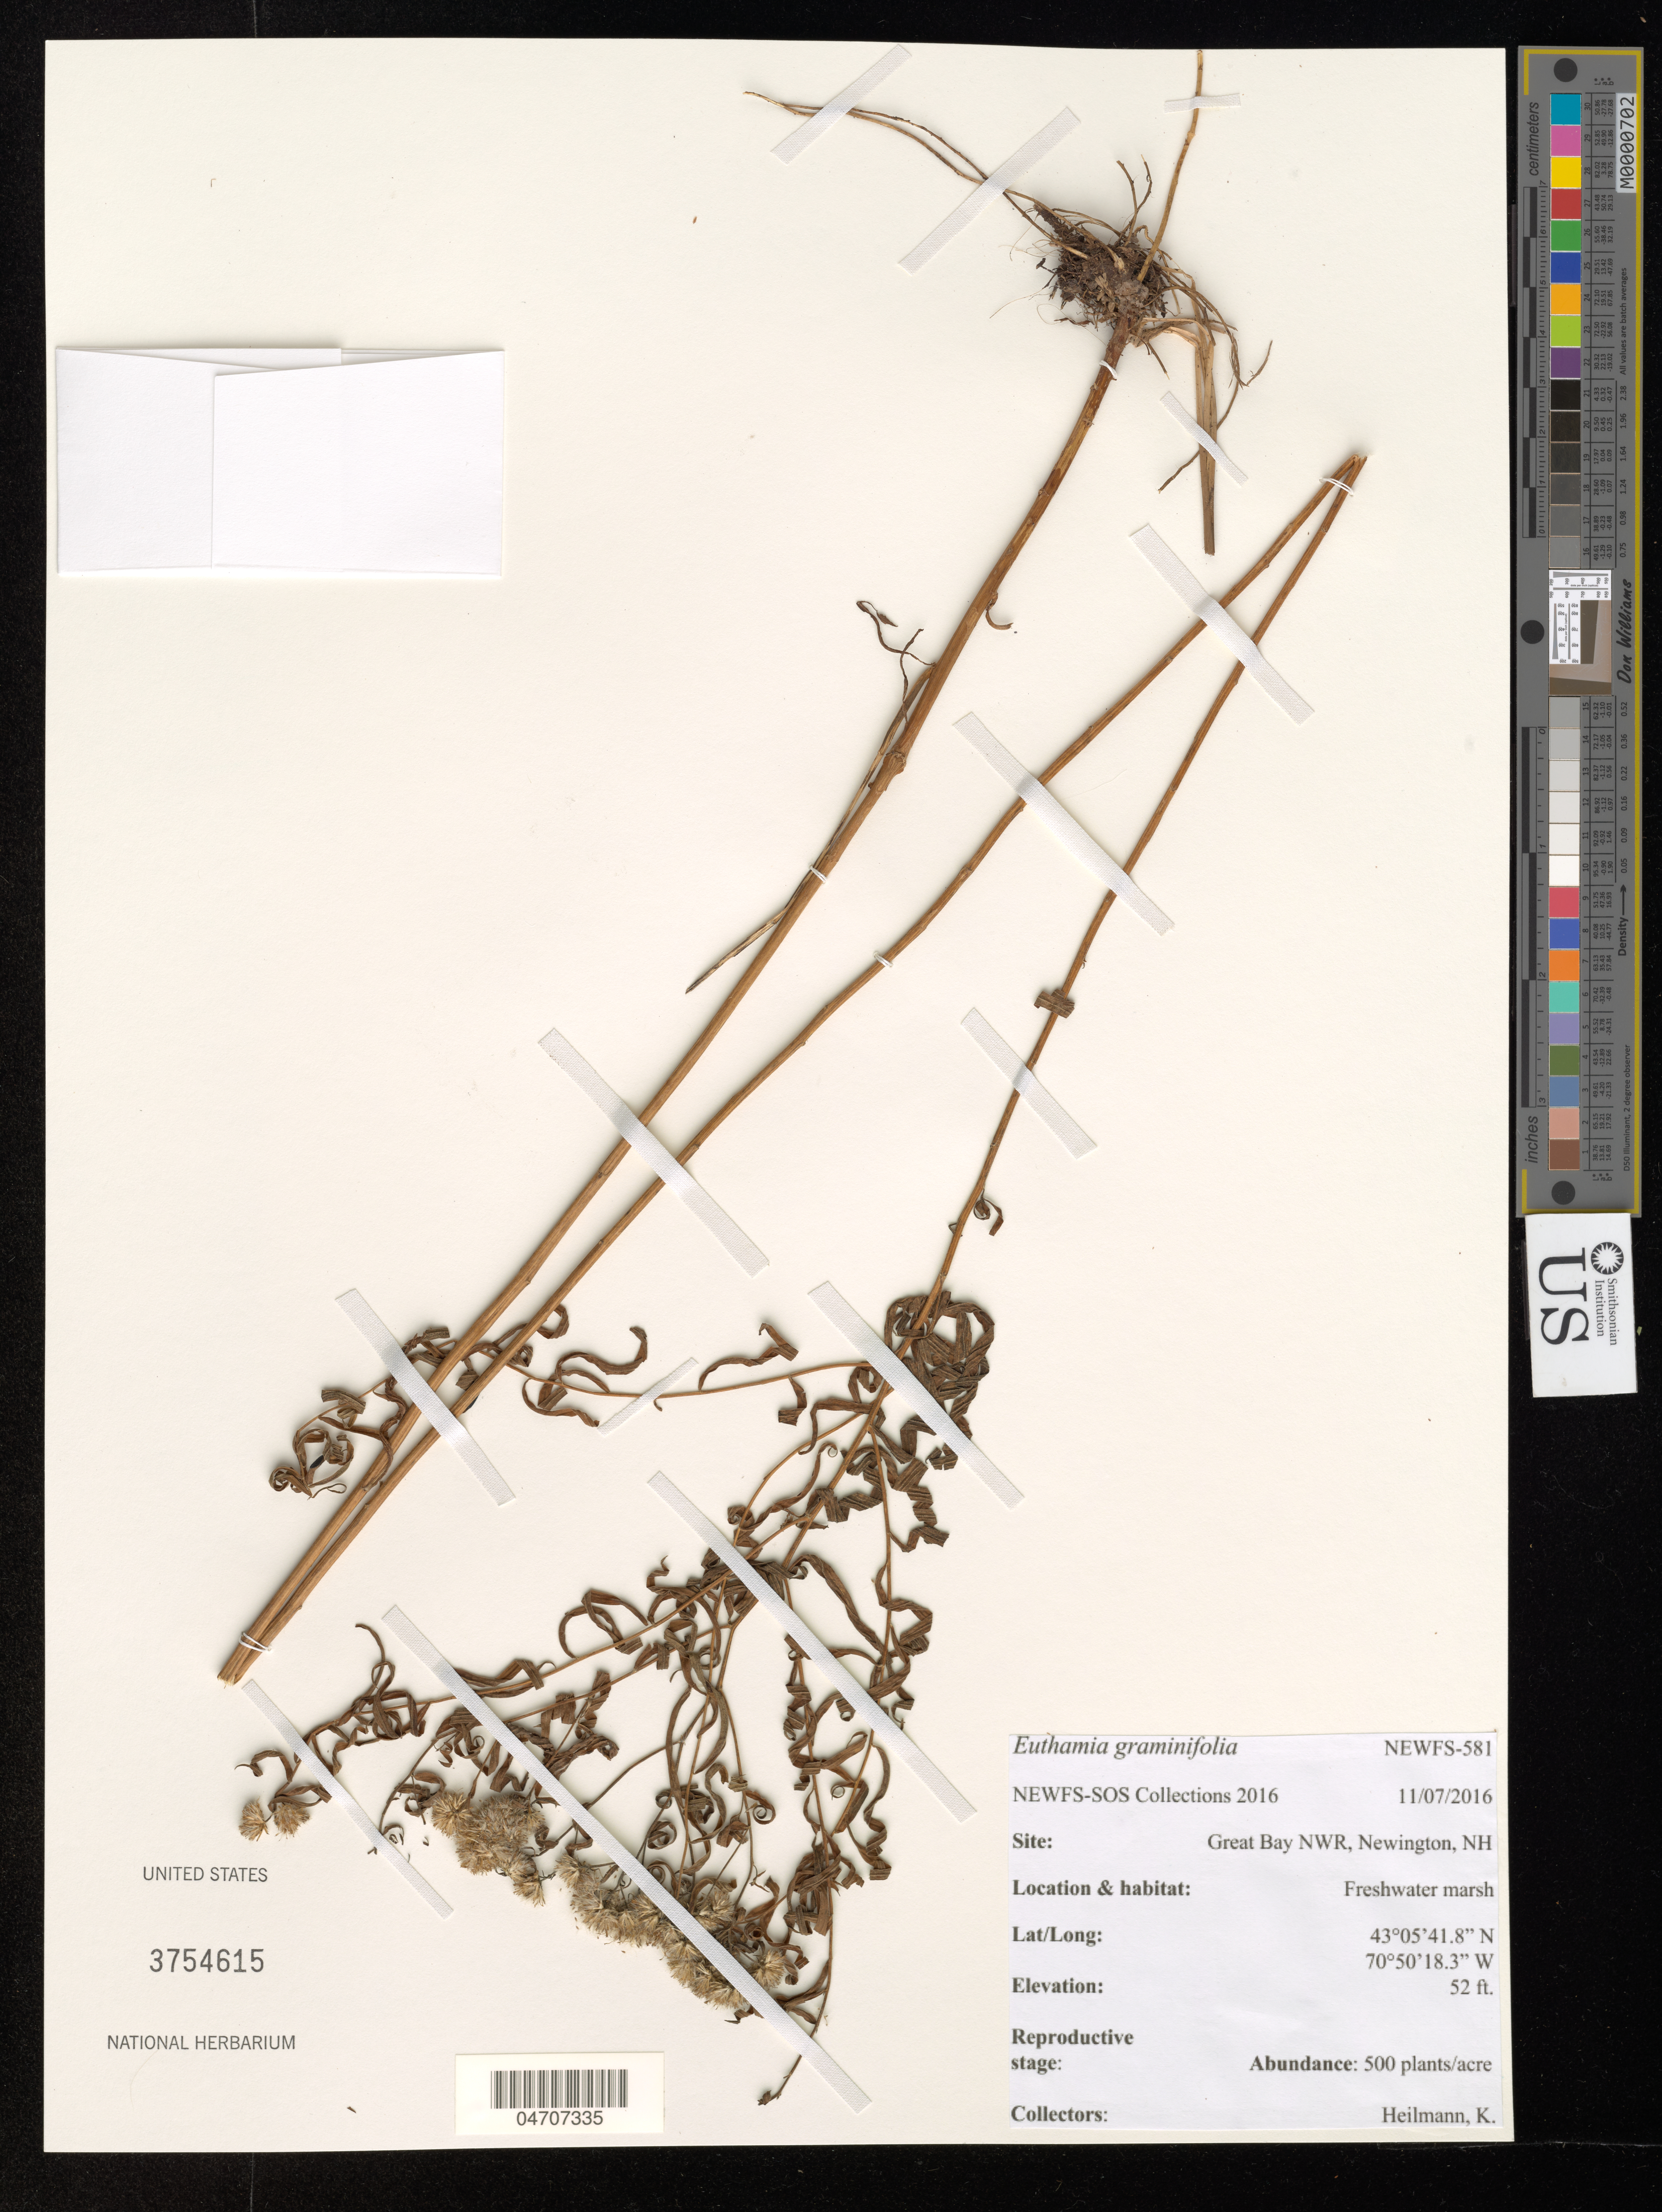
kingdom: Plantae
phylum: Tracheophyta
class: Magnoliopsida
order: Asterales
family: Asteraceae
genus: Euthamia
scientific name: Euthamia graminifolia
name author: (L.) Nutt.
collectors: K. Heilmann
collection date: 2016-11-07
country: United States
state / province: New Hampshire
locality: Site: Great Bay NWR, Newington, NH.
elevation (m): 16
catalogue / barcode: US 3754615